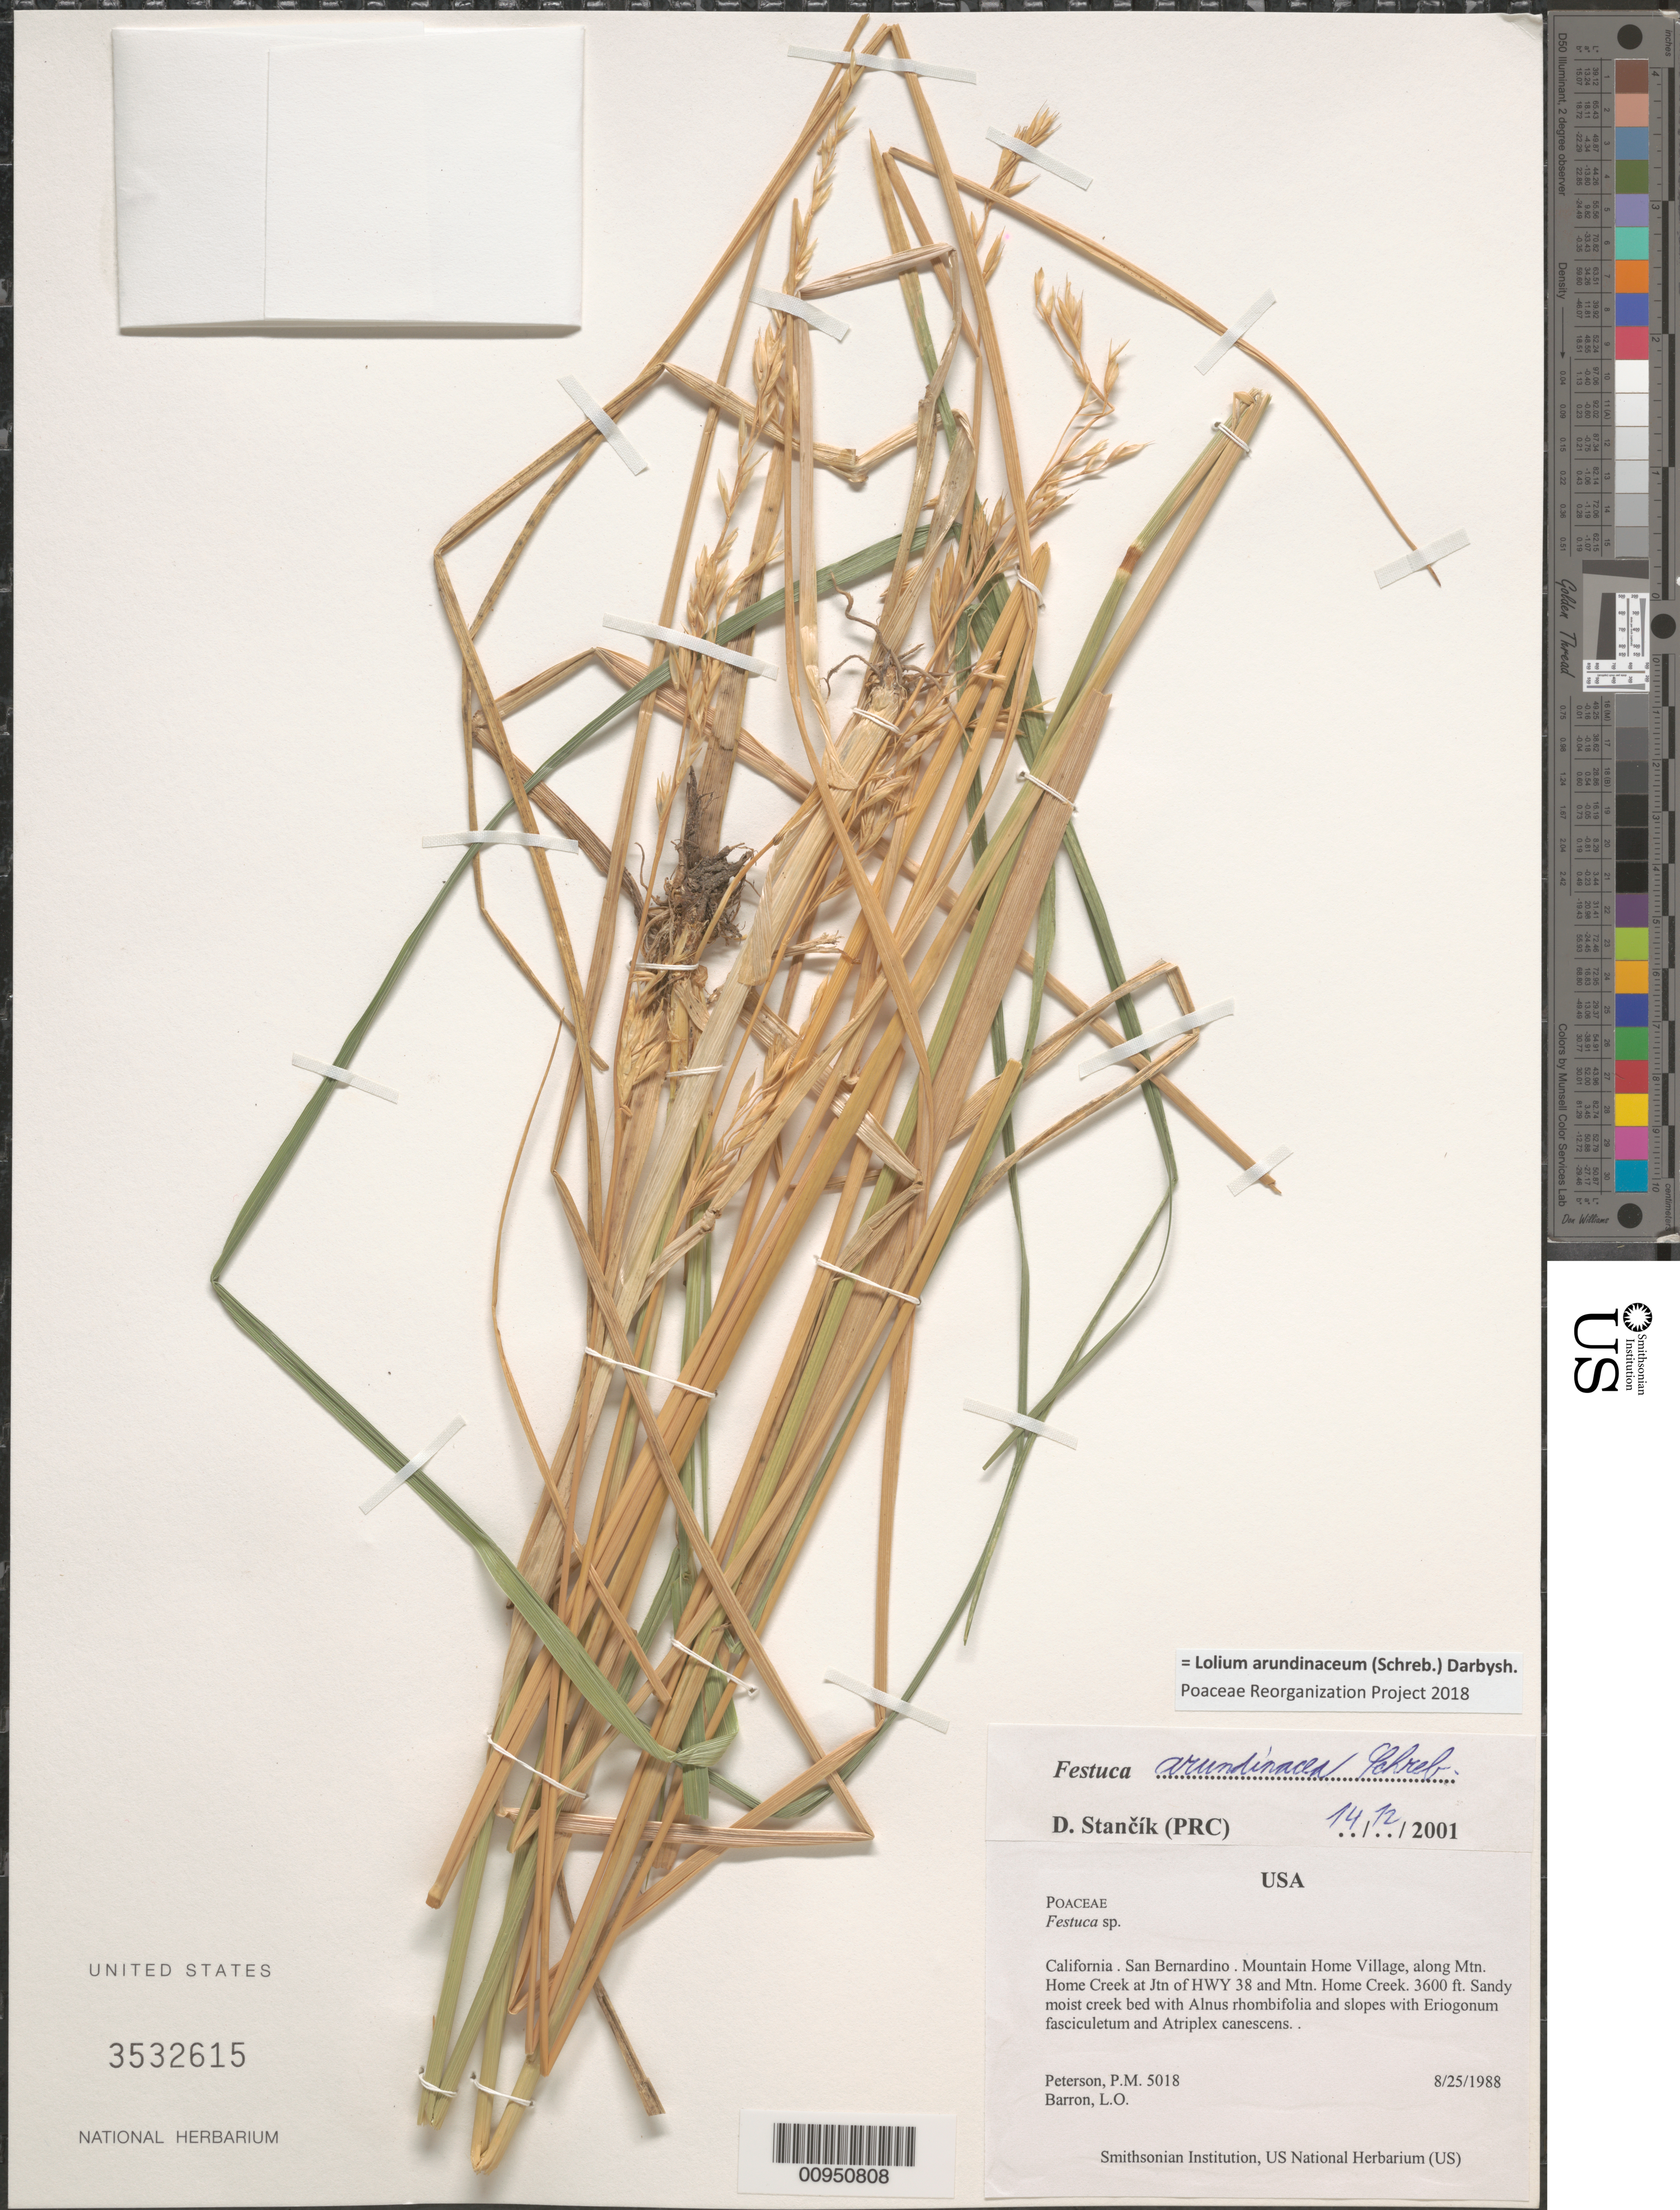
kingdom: Plantae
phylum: Tracheophyta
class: Liliopsida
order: Poales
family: Poaceae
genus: Lolium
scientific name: Lolium arundinaceum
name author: (Schreb.) Darbysh.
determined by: Poaceae Reorganization Project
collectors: P. M. Peterson & L. Barron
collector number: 05018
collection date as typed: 25 Aug 1988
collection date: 1988-08-25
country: United States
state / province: California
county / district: San Bernardino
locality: Mountain Home Village, along Mtn. Home Creek at Jtn of HWY 38 and Mtn. Home Creek.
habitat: Sandy moist creek bed with Alnus rhombifolia and slopes with Eriogonum fasciculetum and Atriplex canescens.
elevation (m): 3600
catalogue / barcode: US 3532615